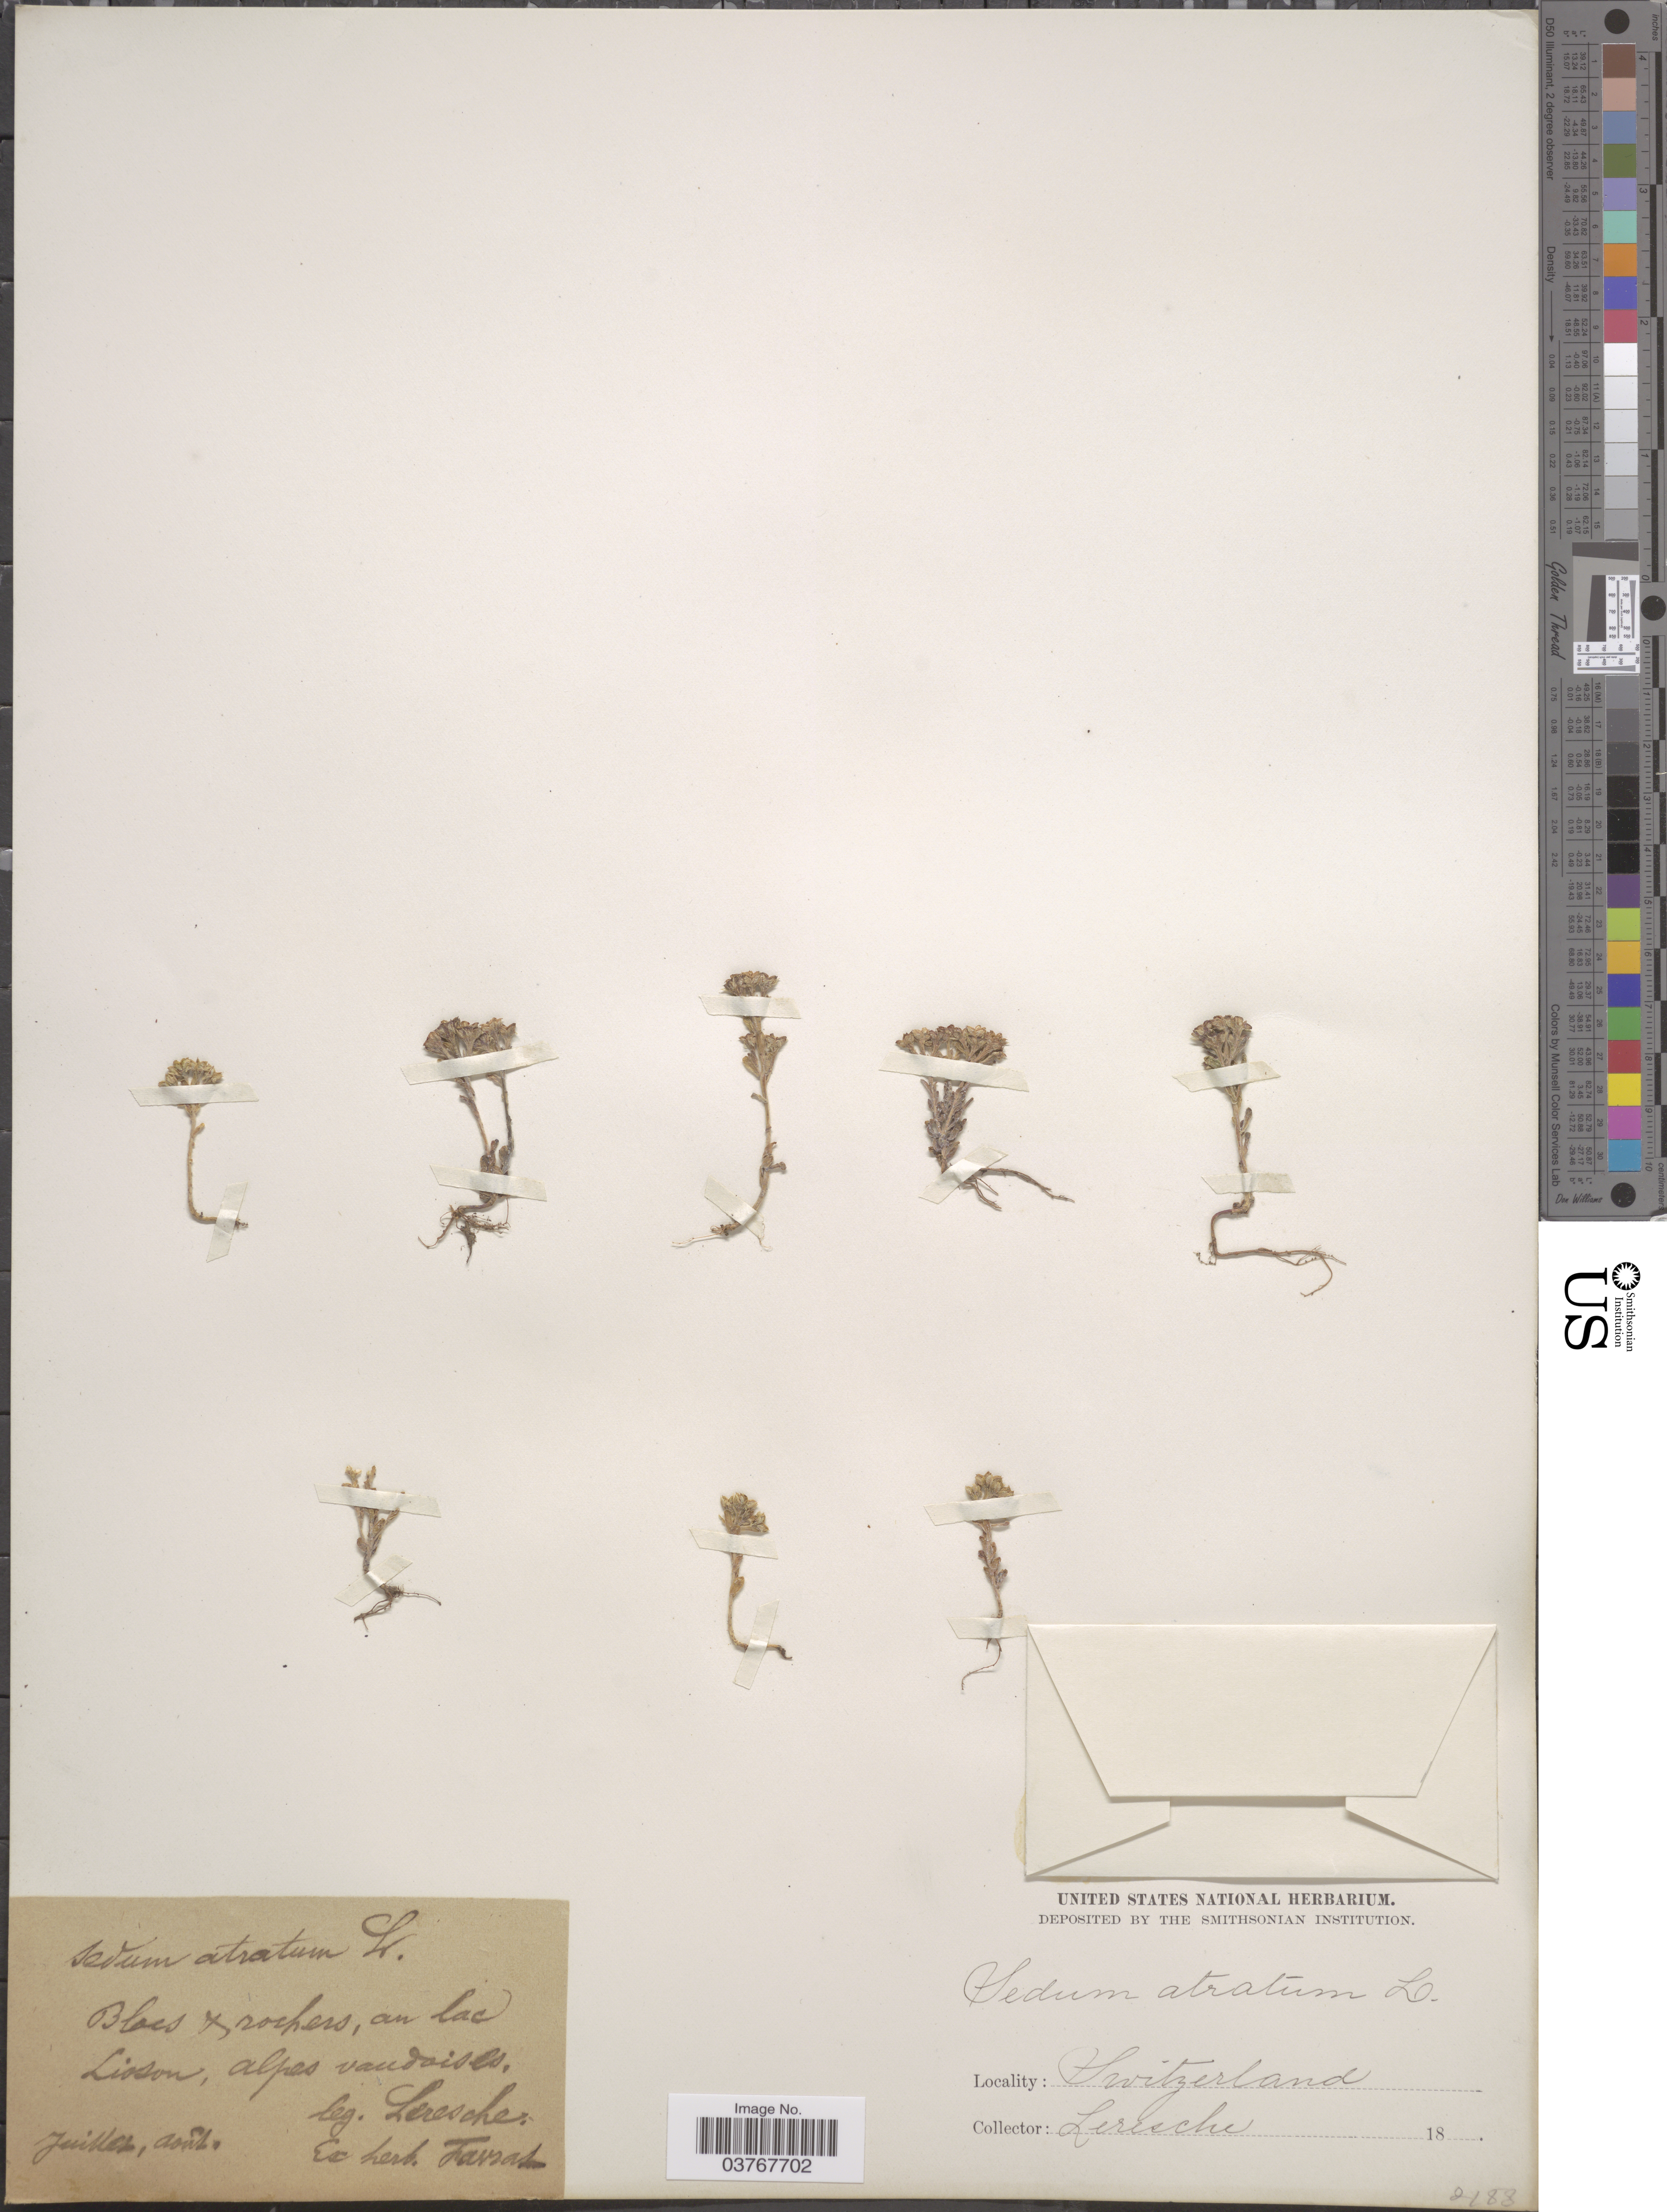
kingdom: Plantae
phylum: Tracheophyta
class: Magnoliopsida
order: Saxifragales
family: Crassulaceae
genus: Sedum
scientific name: Sedum atratum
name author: L.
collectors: Leresche, --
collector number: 2183*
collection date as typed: Juillet, août 18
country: Switzerland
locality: Blacs & rochers, an lac Lioson, alpes vaudoises.